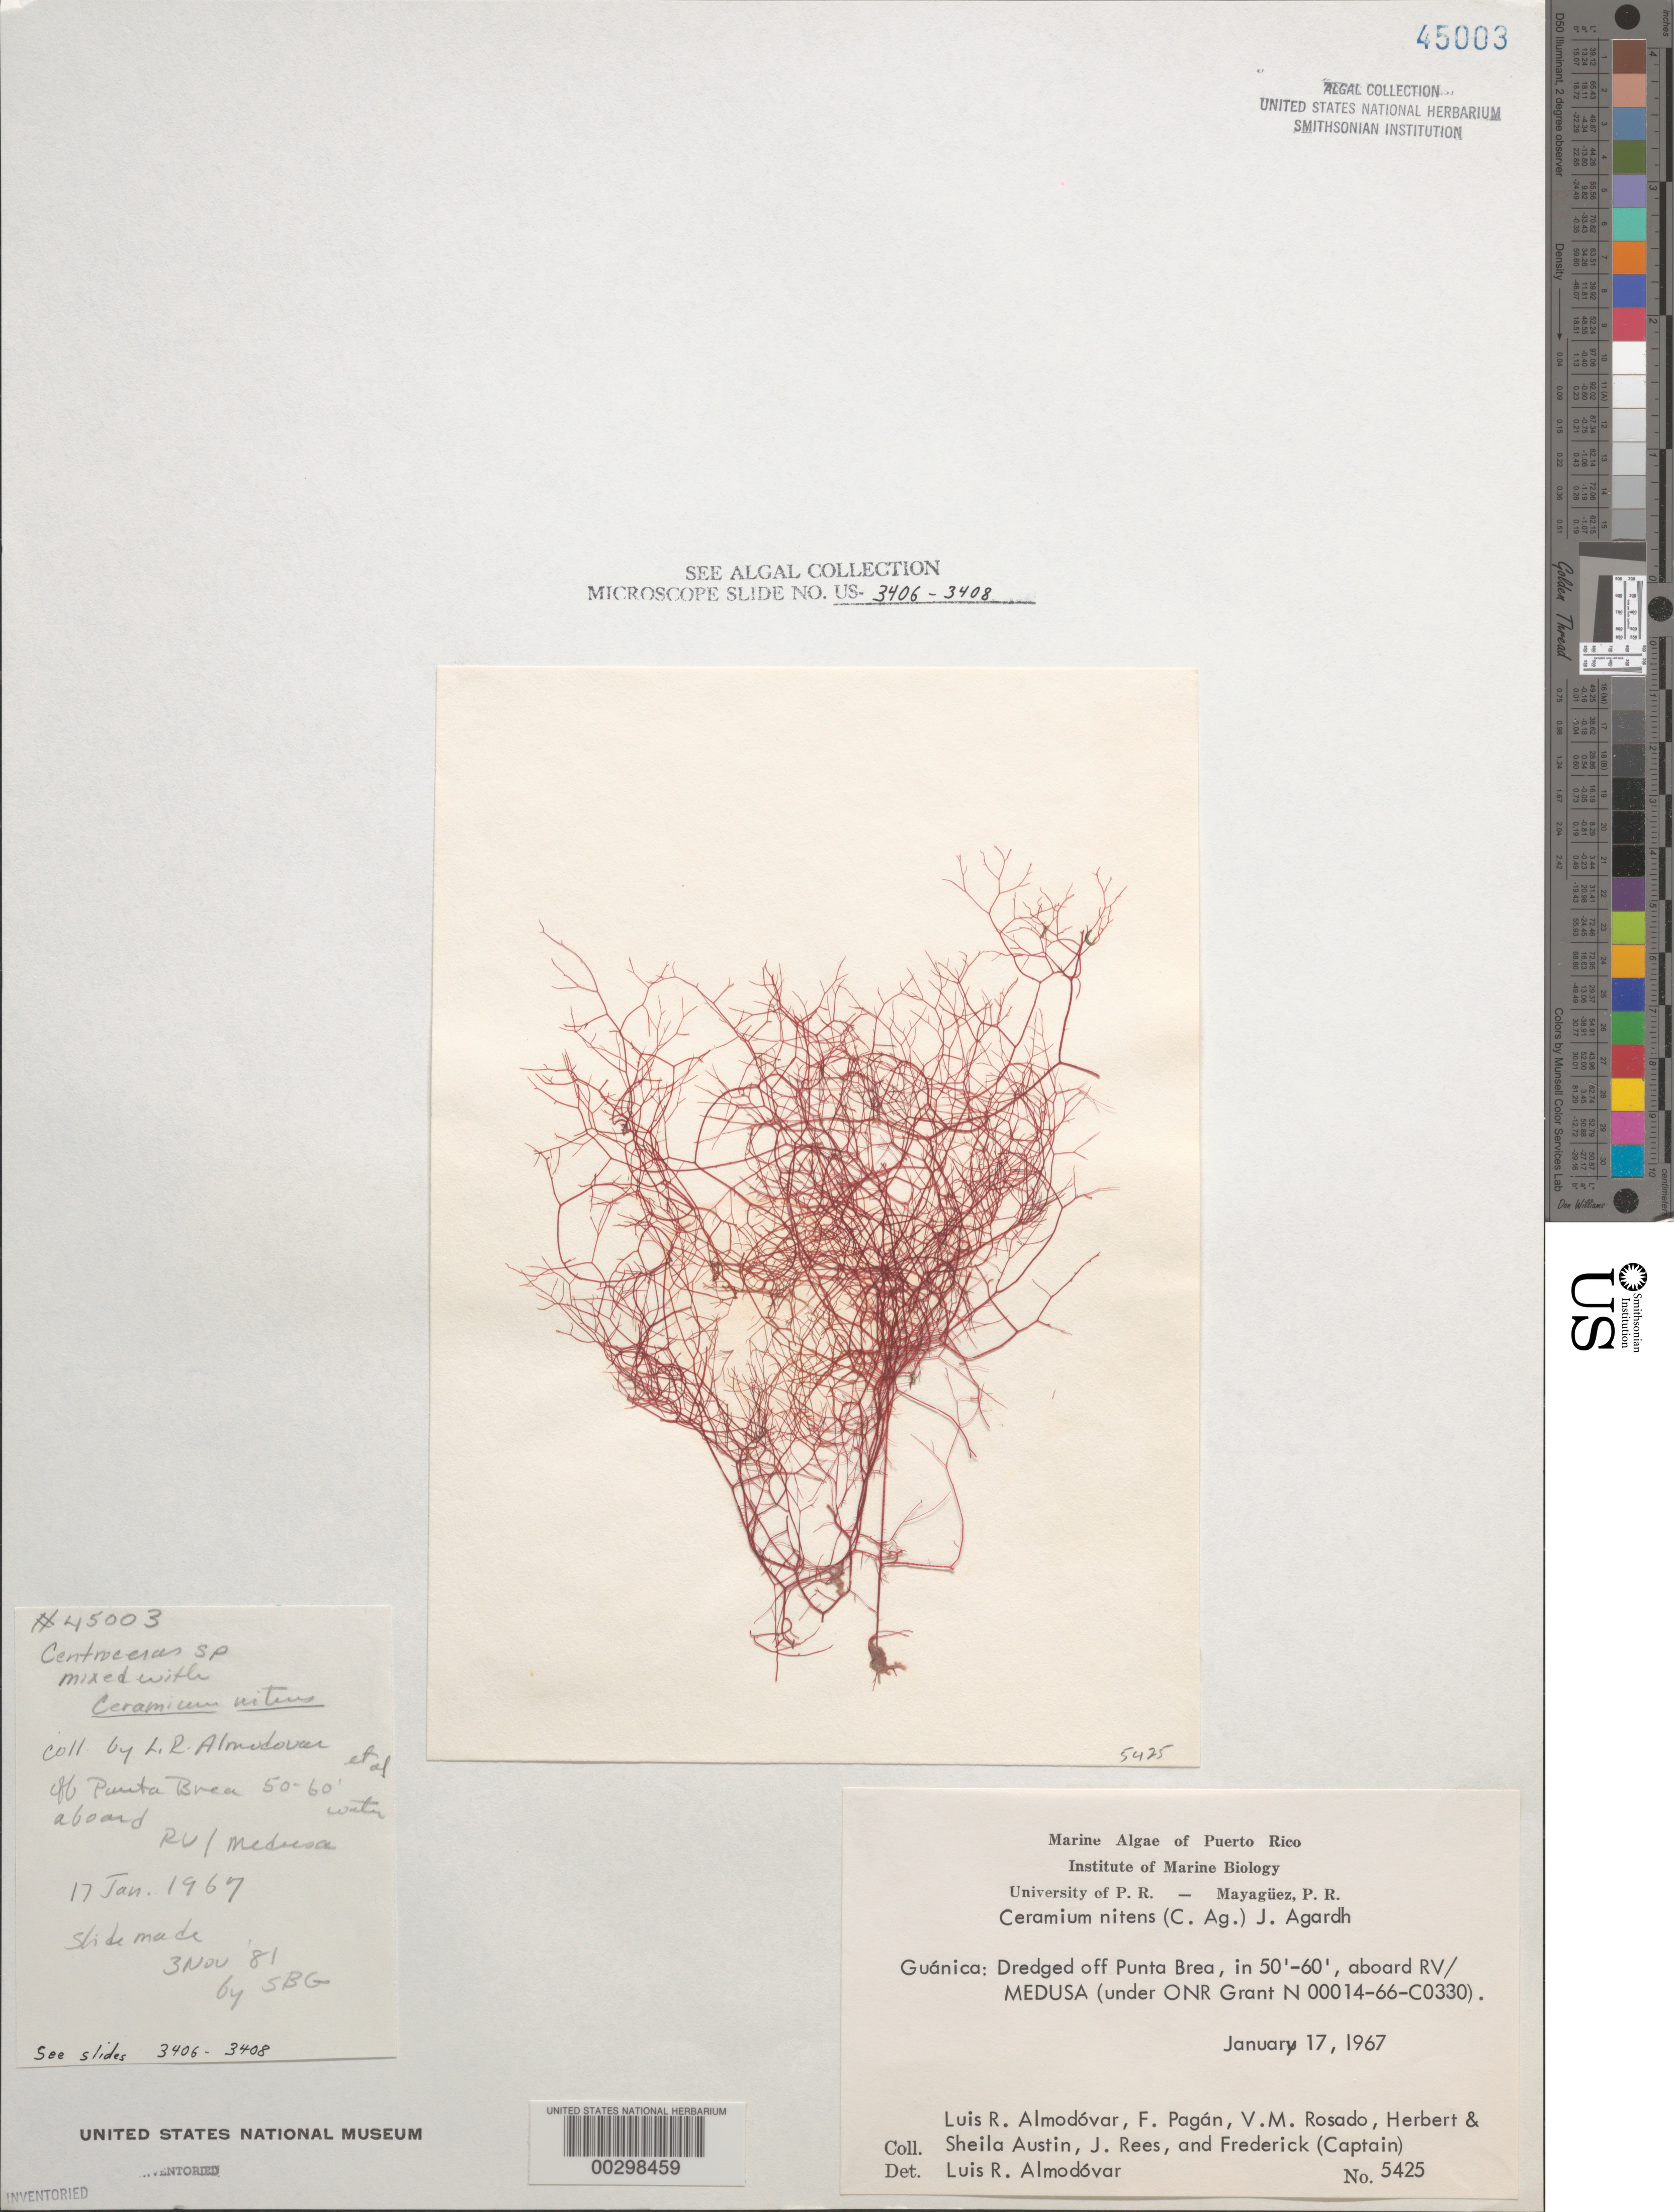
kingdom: Plantae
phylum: Rhodophyta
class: Florideophyceae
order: Ceramiales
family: Ceramiaceae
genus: Ceramium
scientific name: Ceramium nitens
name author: (C. Agardh) J. Agardh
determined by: Almodovar, L. R.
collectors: L. Almodovar, F. Pagan, V. Rosado, H. Austin, S. Austin, J. Rees & C. Frederick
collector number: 5425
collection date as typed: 17 Jan 1967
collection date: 1967-01-17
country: Puerto Rico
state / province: Guanica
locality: Off Punta Brea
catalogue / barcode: US 45003